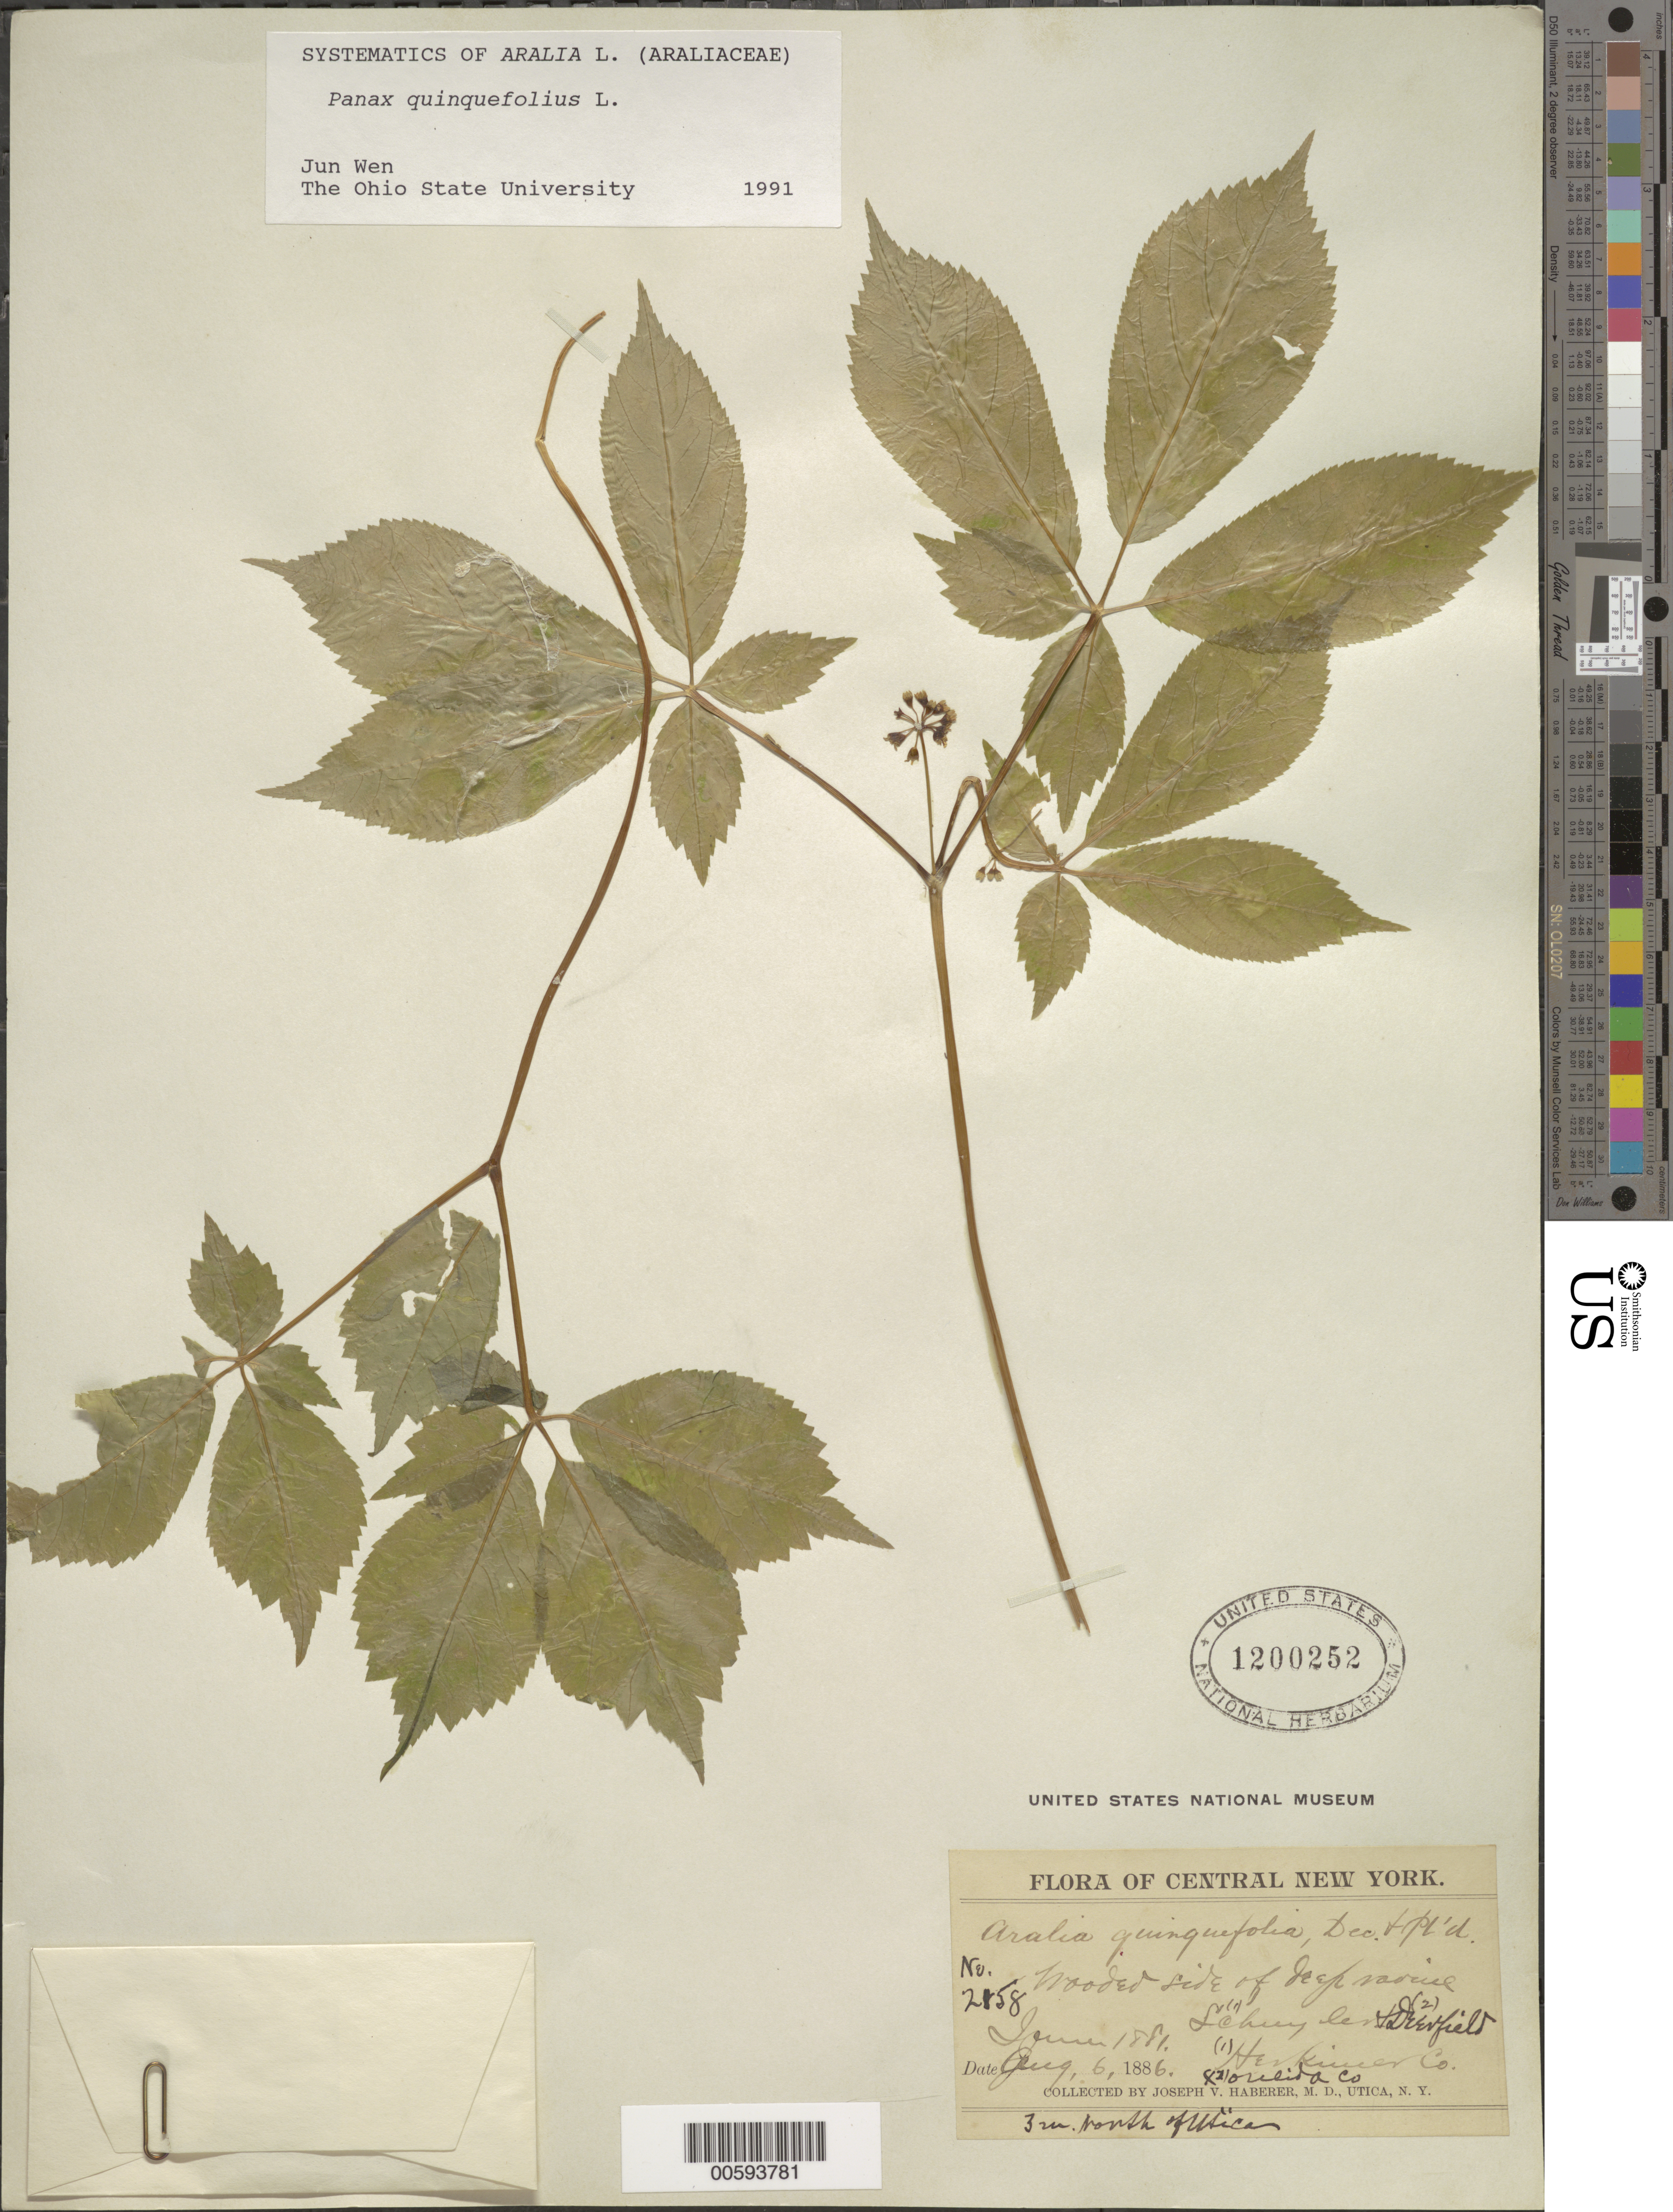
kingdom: Plantae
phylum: Tracheophyta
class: Magnoliopsida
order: Apiales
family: Araliaceae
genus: Panax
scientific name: Panax quinquefolius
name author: L.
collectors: J. V. Haberer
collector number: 2158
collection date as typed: Jun 1881 to 06 Aug 1886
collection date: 1881-06/1886-08-06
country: United States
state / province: New York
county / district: Herkimer / Oneida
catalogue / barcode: US 1200252